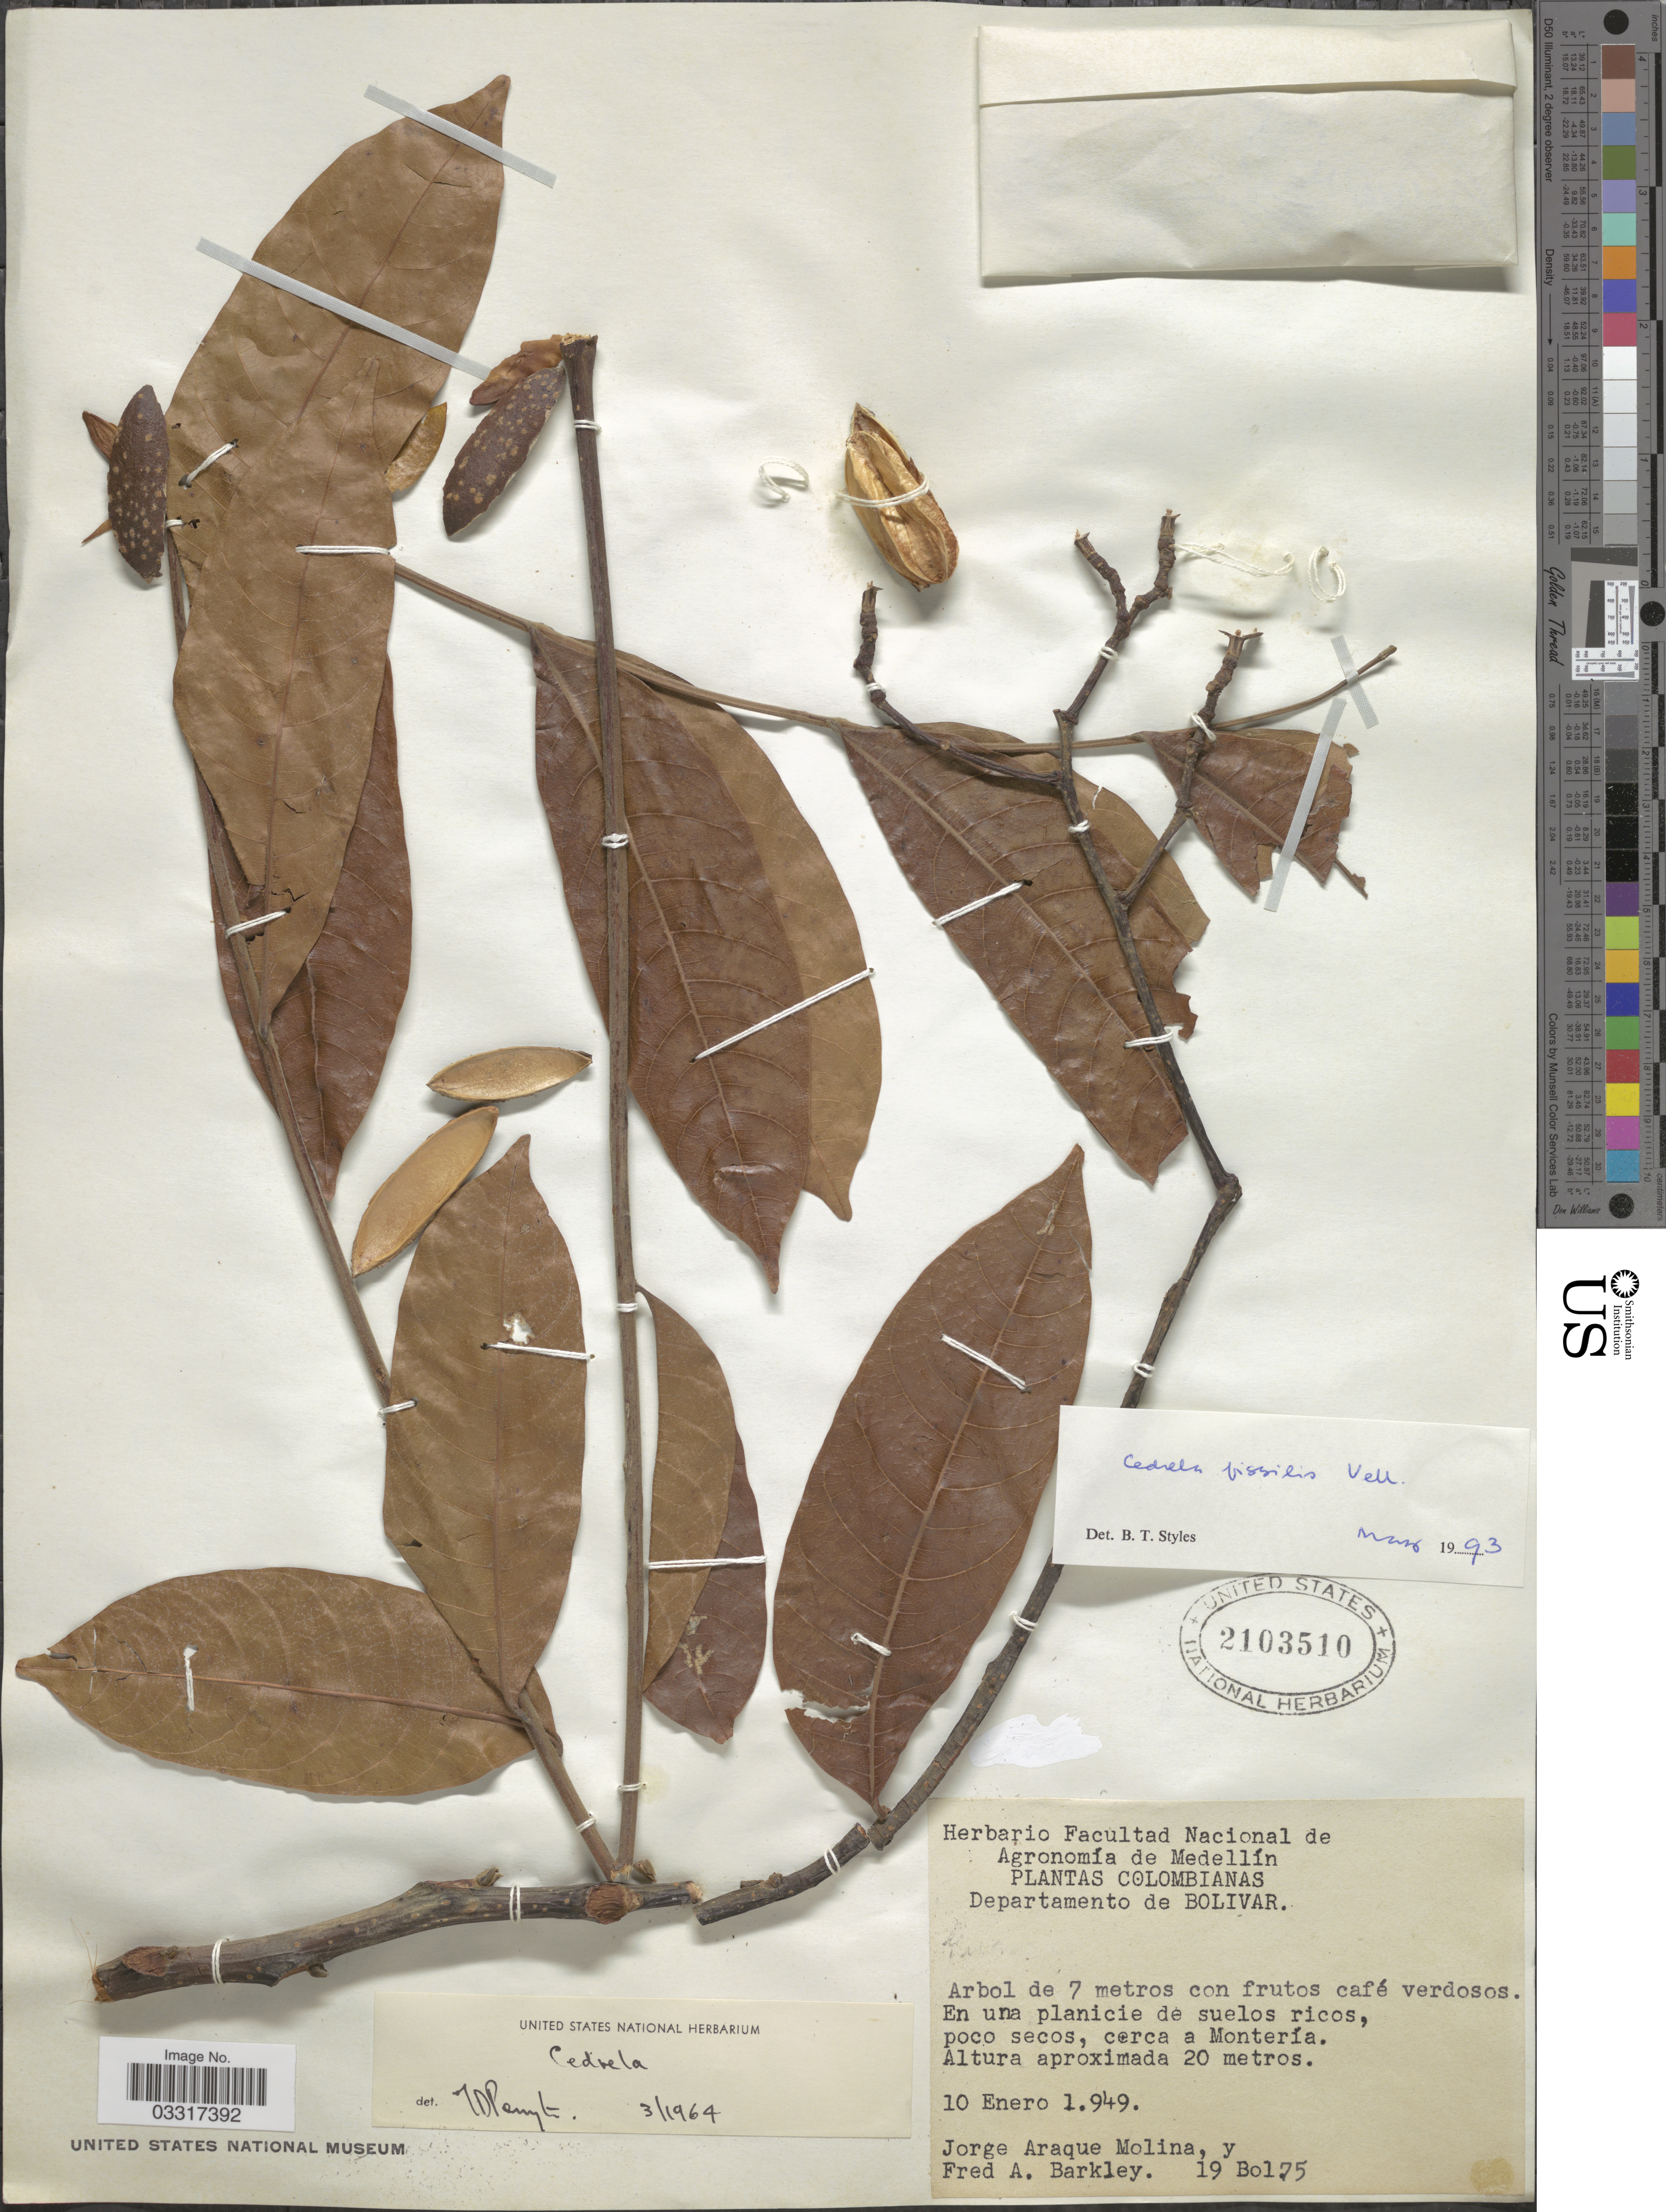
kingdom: Plantae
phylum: Tracheophyta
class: Magnoliopsida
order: Sapindales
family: Meliaceae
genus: Cedrela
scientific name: Cedrela fissilis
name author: Vell.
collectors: J. A. Molina & F. A. Barkley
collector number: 19Bol75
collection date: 1949-01-10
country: Colombia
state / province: Bolívar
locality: Departamento de Bolivar. Poco secos, cerca a Montería.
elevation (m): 20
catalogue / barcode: US 2103510